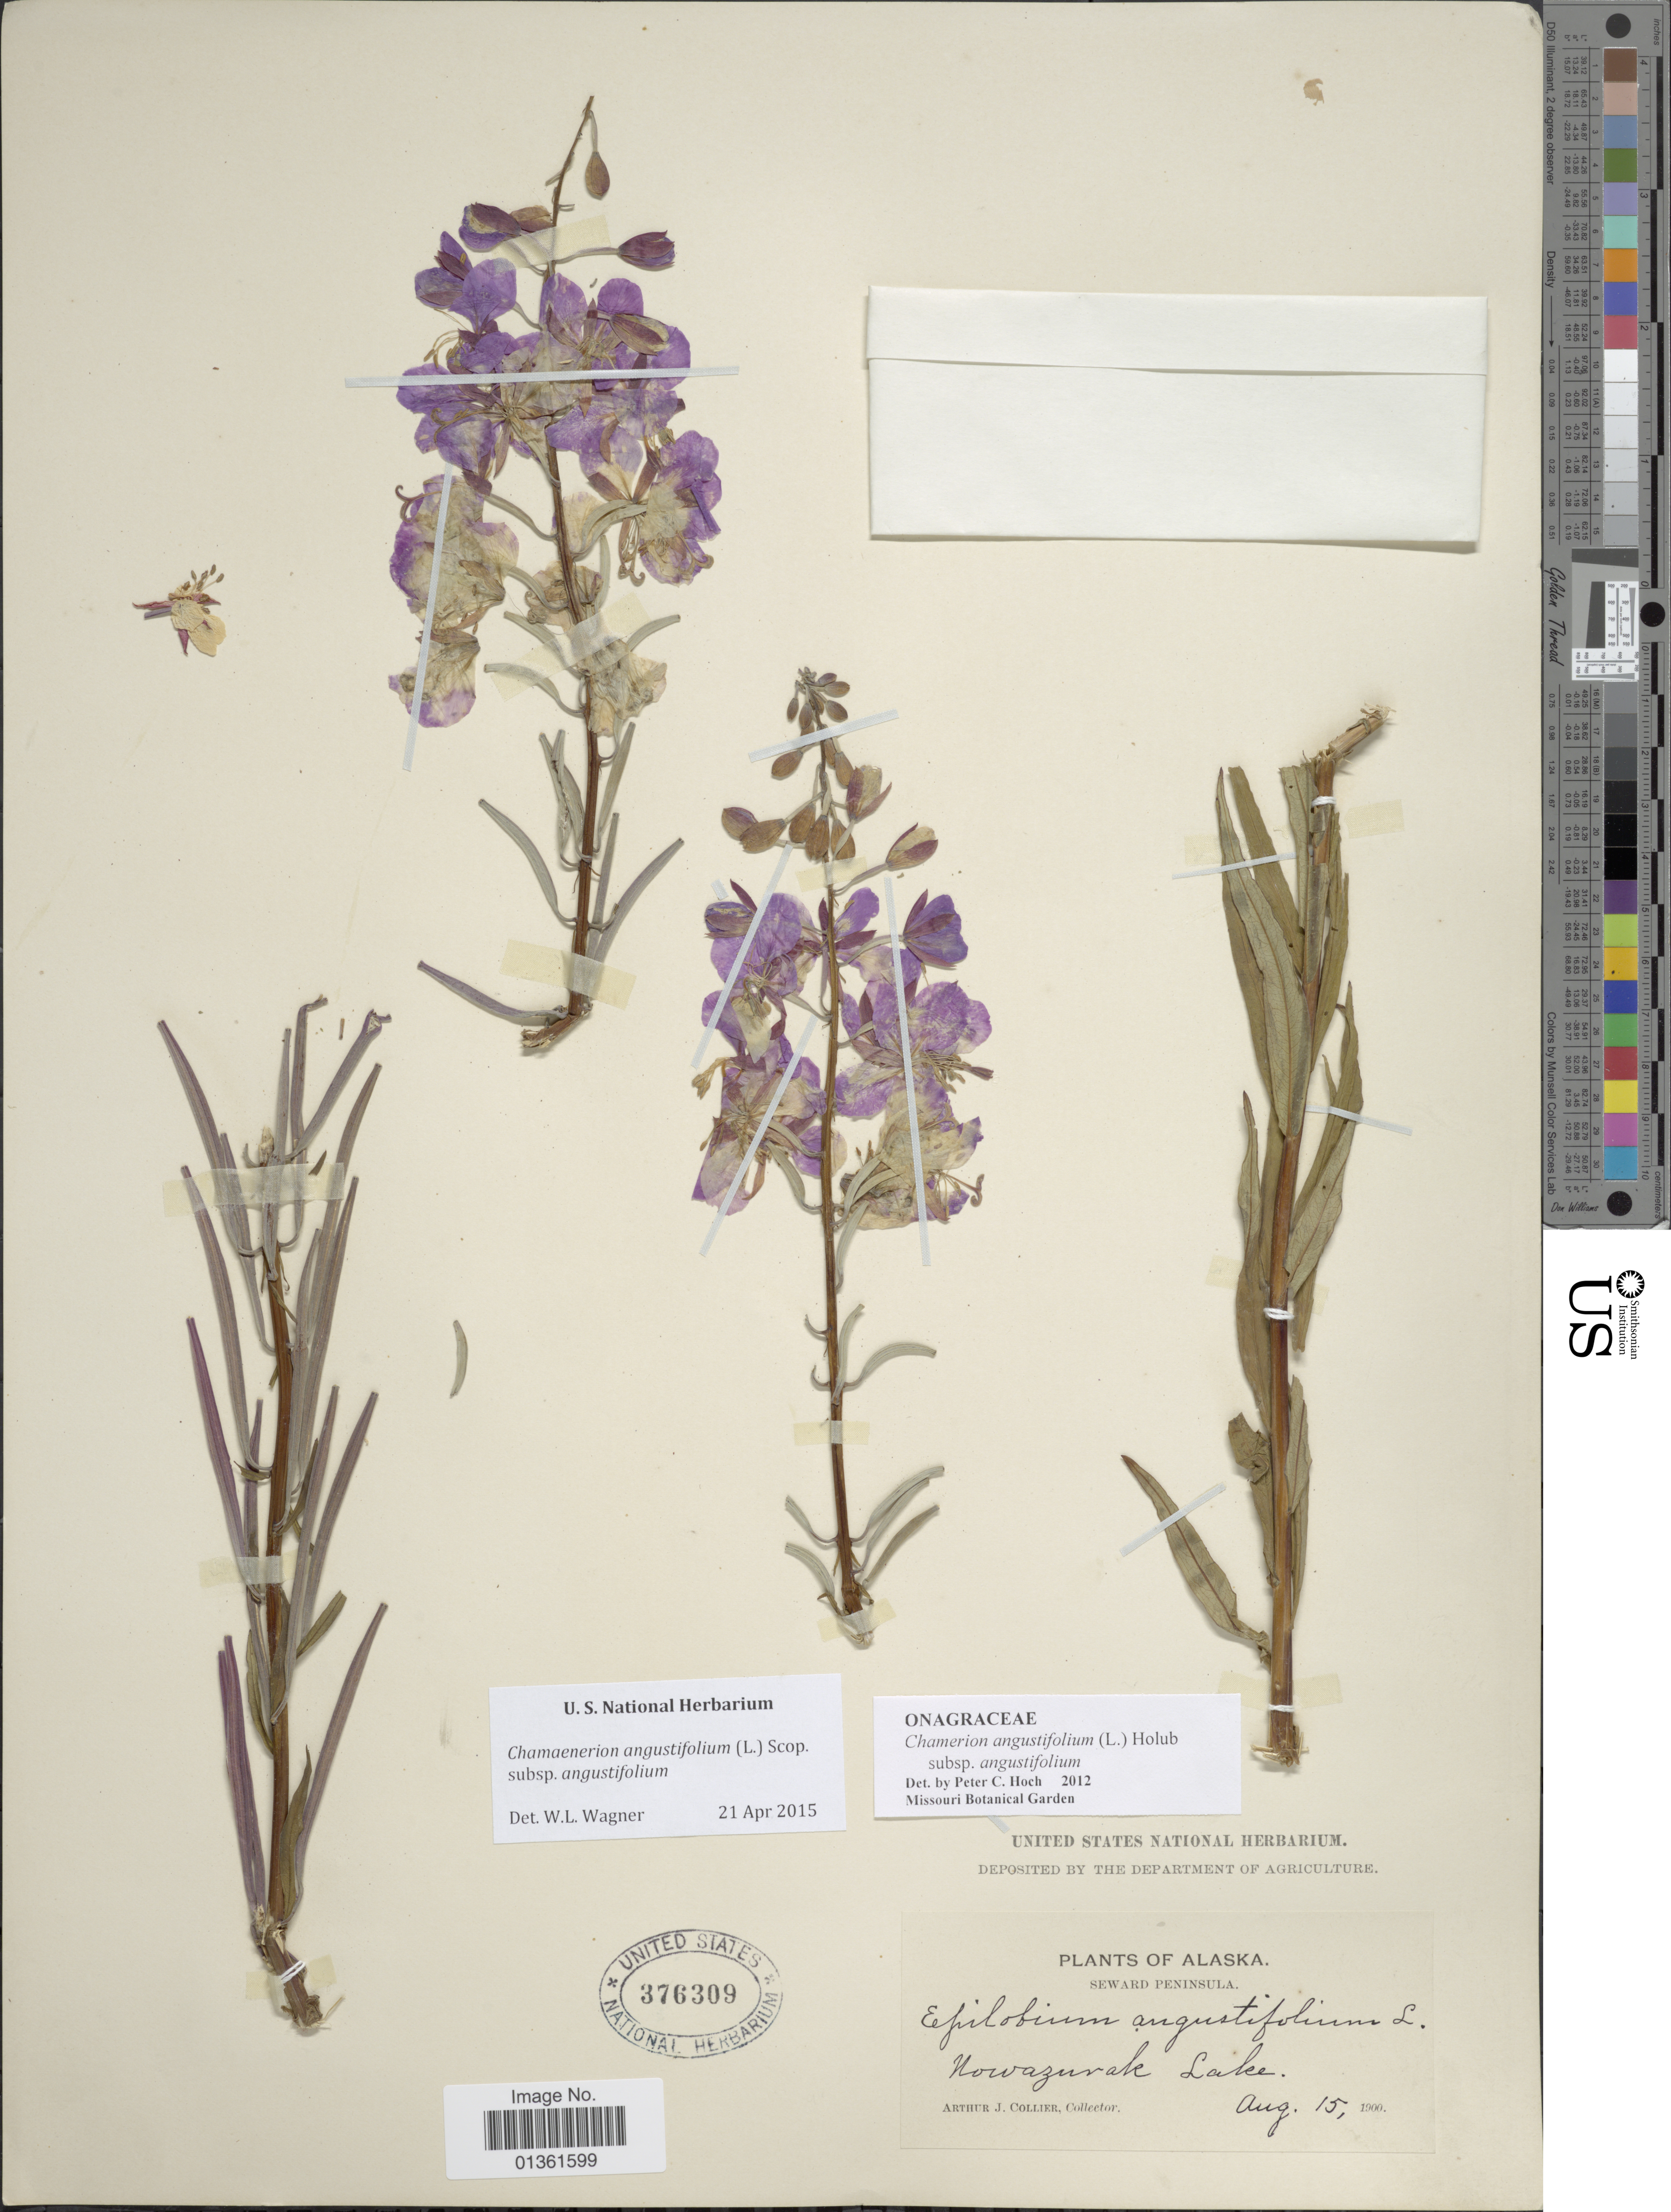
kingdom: Plantae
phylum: Tracheophyta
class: Magnoliopsida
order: Myrtales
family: Onagraceae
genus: Chamaenerion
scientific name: Chamaenerion angustifolium subsp. angustifolium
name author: (L.) Scop.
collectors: A. Collier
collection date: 1900-08-15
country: United States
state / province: Alaska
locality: Seward Peninsula. Howazurak Lake.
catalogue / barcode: US 376309